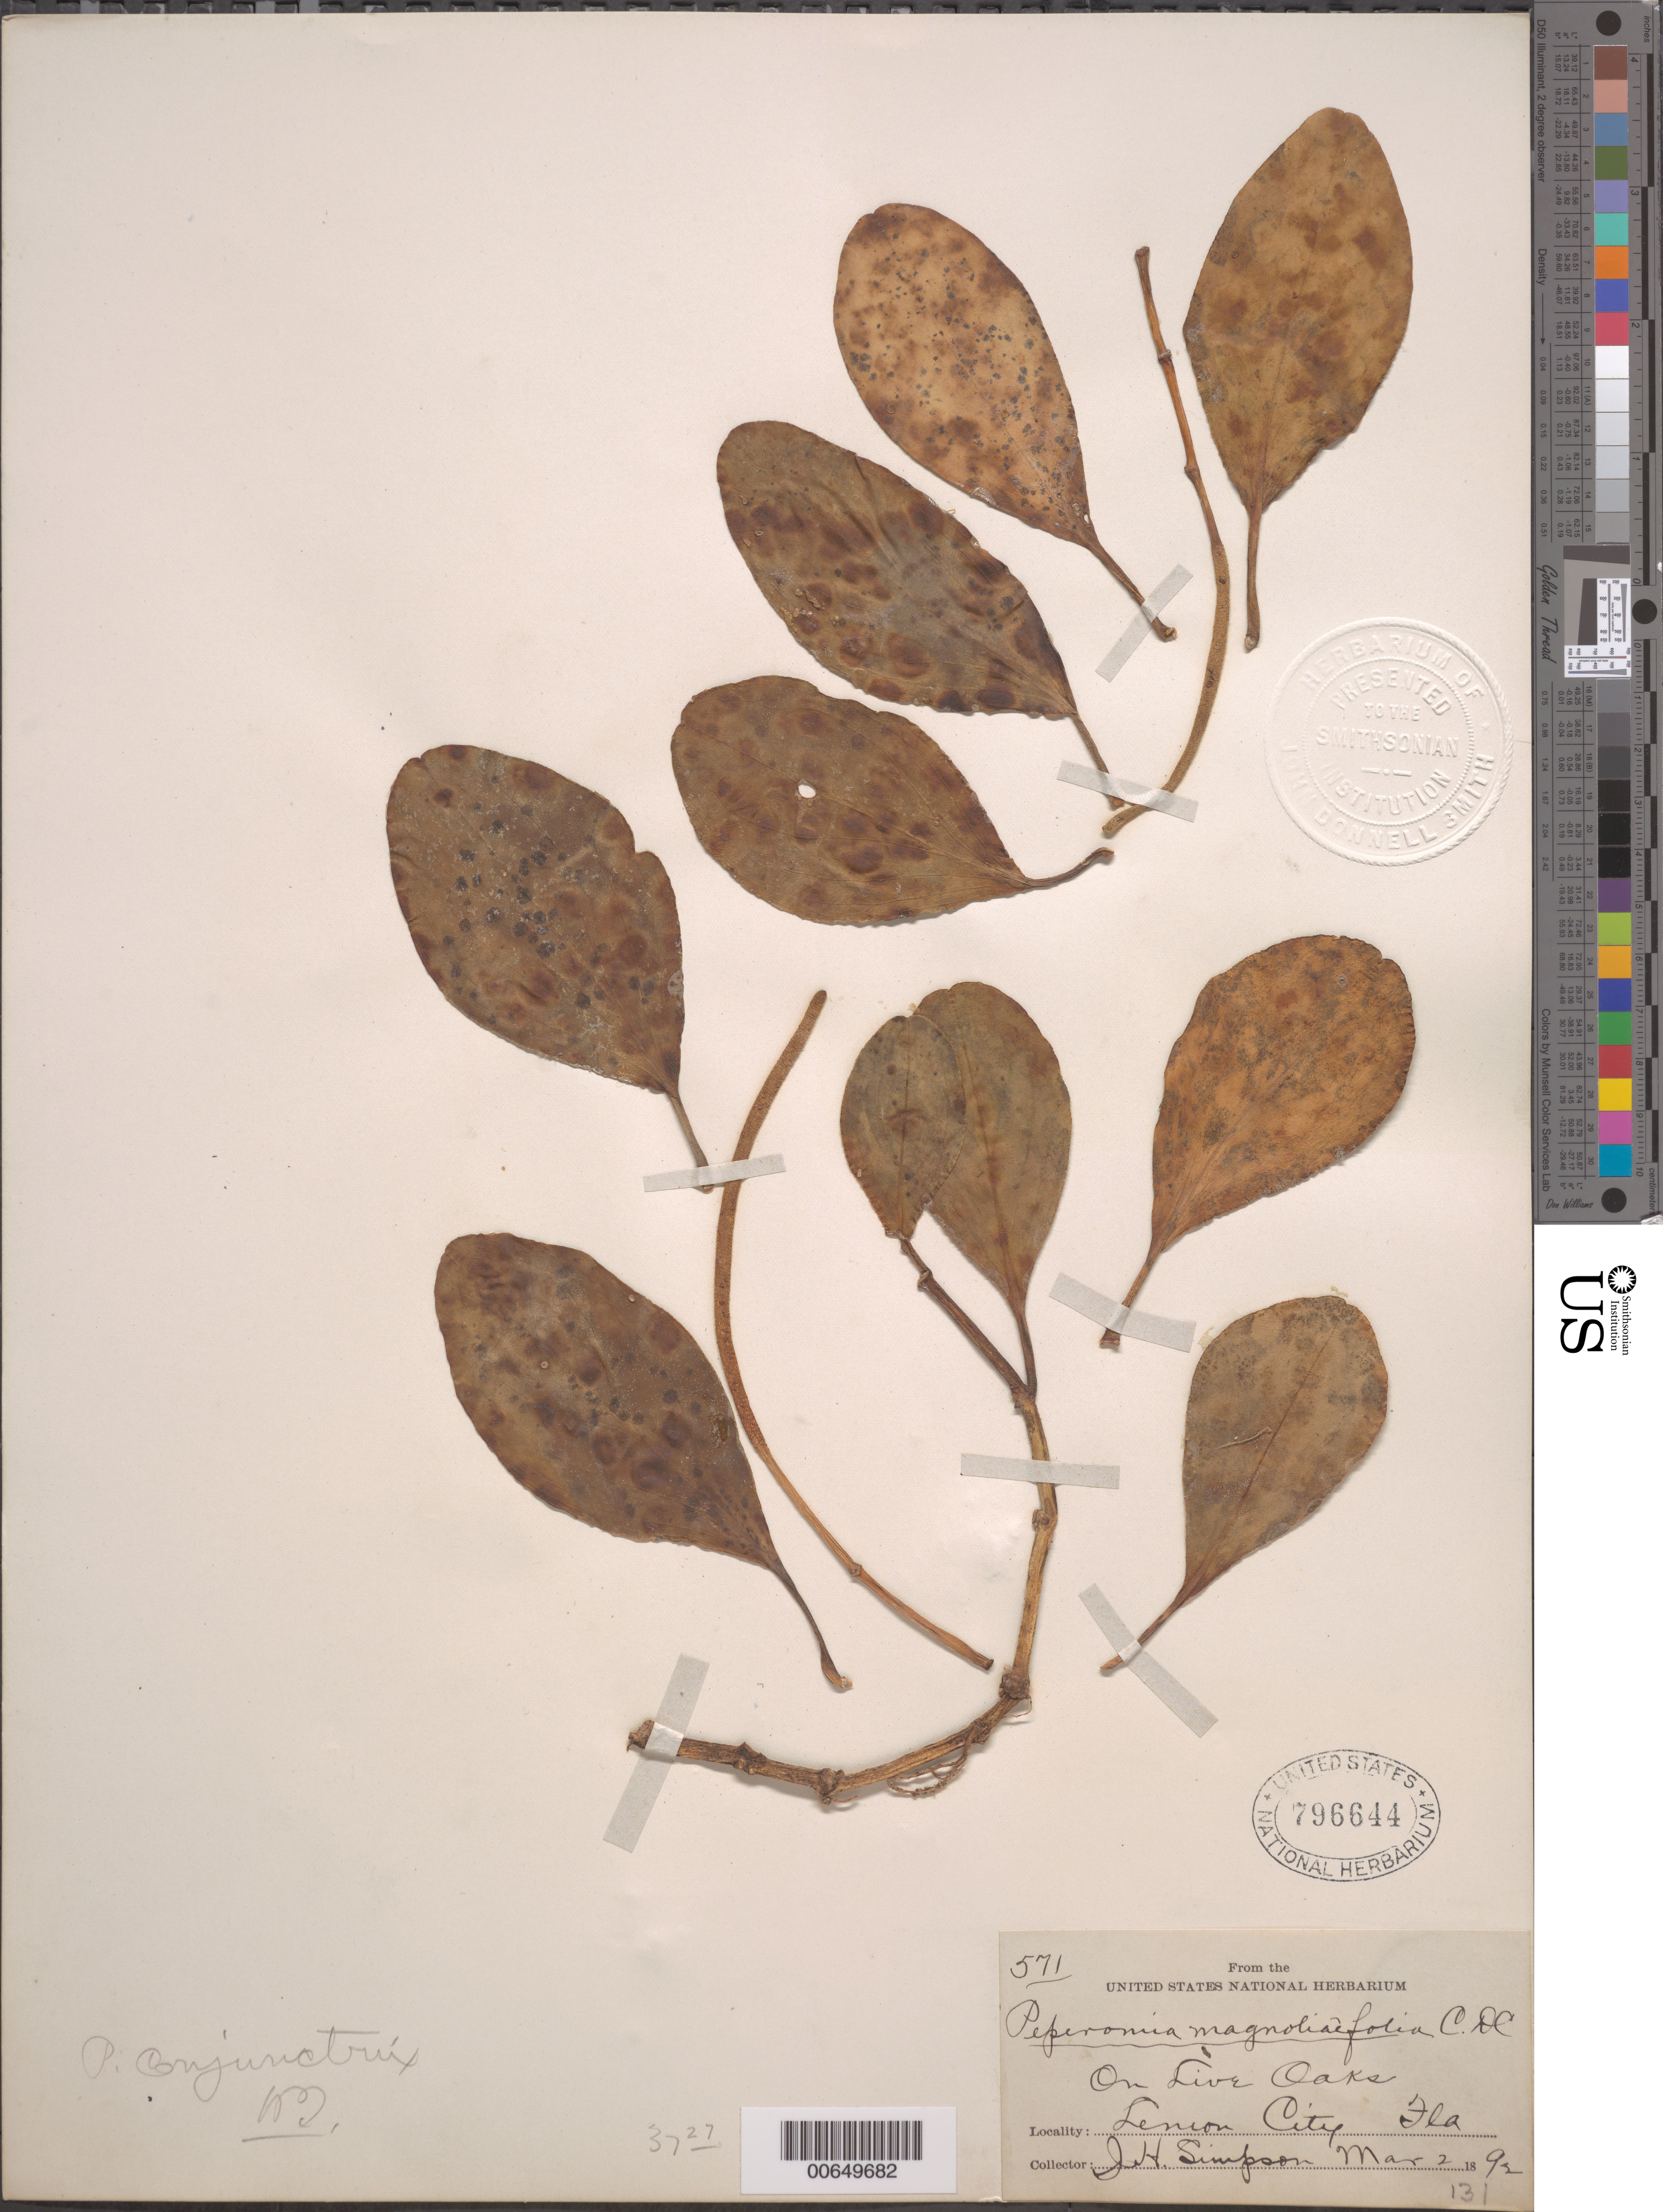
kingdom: Plantae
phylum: Tracheophyta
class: Magnoliopsida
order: Piperales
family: Piperaceae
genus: Peperomia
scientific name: Peperomia obtusifolia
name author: (L.) A. Dietr.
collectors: J. H. Simpson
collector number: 571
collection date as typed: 02 Mar 1892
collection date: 1892-03-02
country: United States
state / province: Florida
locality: On live oaks, Lemon City, Florida.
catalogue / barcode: US 796644